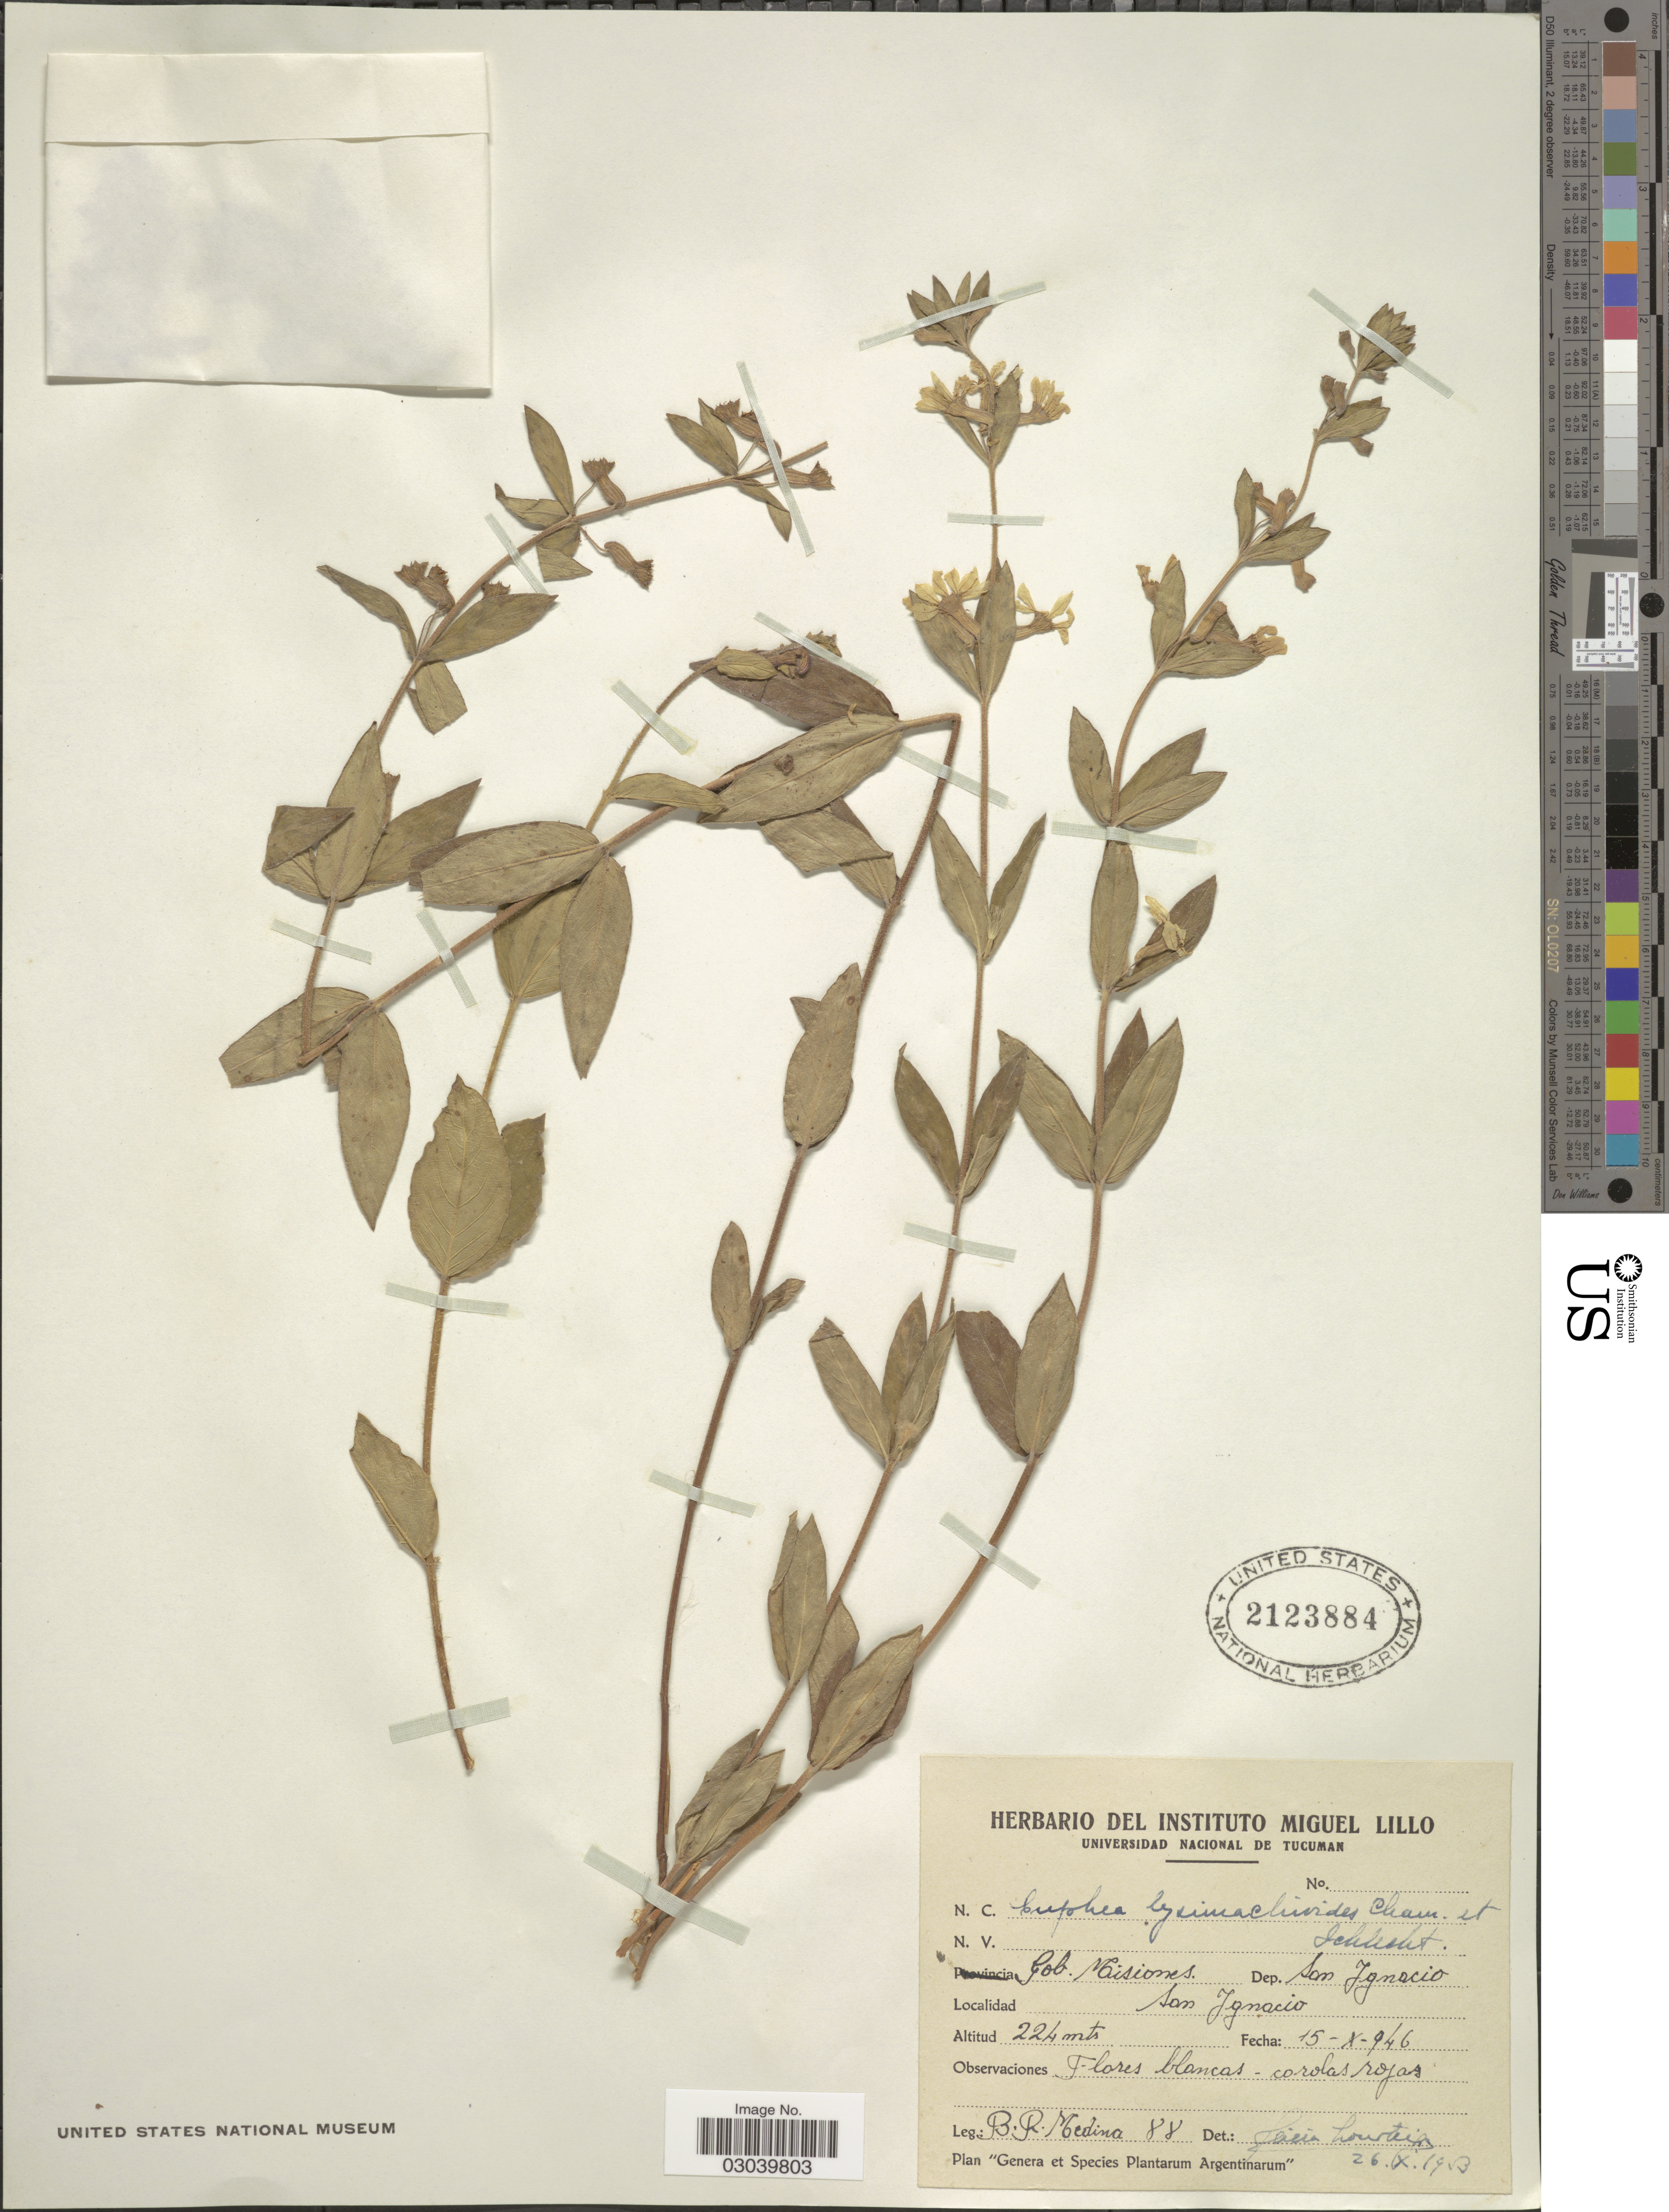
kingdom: Plantae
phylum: Tracheophyta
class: Magnoliopsida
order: Myrtales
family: Lythraceae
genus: Cuphea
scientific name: Cuphea lysimachioides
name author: Cham. & Schltdl.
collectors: B. Medina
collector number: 88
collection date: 1946-10-15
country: Argentina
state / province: Misiones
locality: Gob. Misiones. Dep. San Ignacio. San Ignacio.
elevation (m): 224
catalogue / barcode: US 2123884